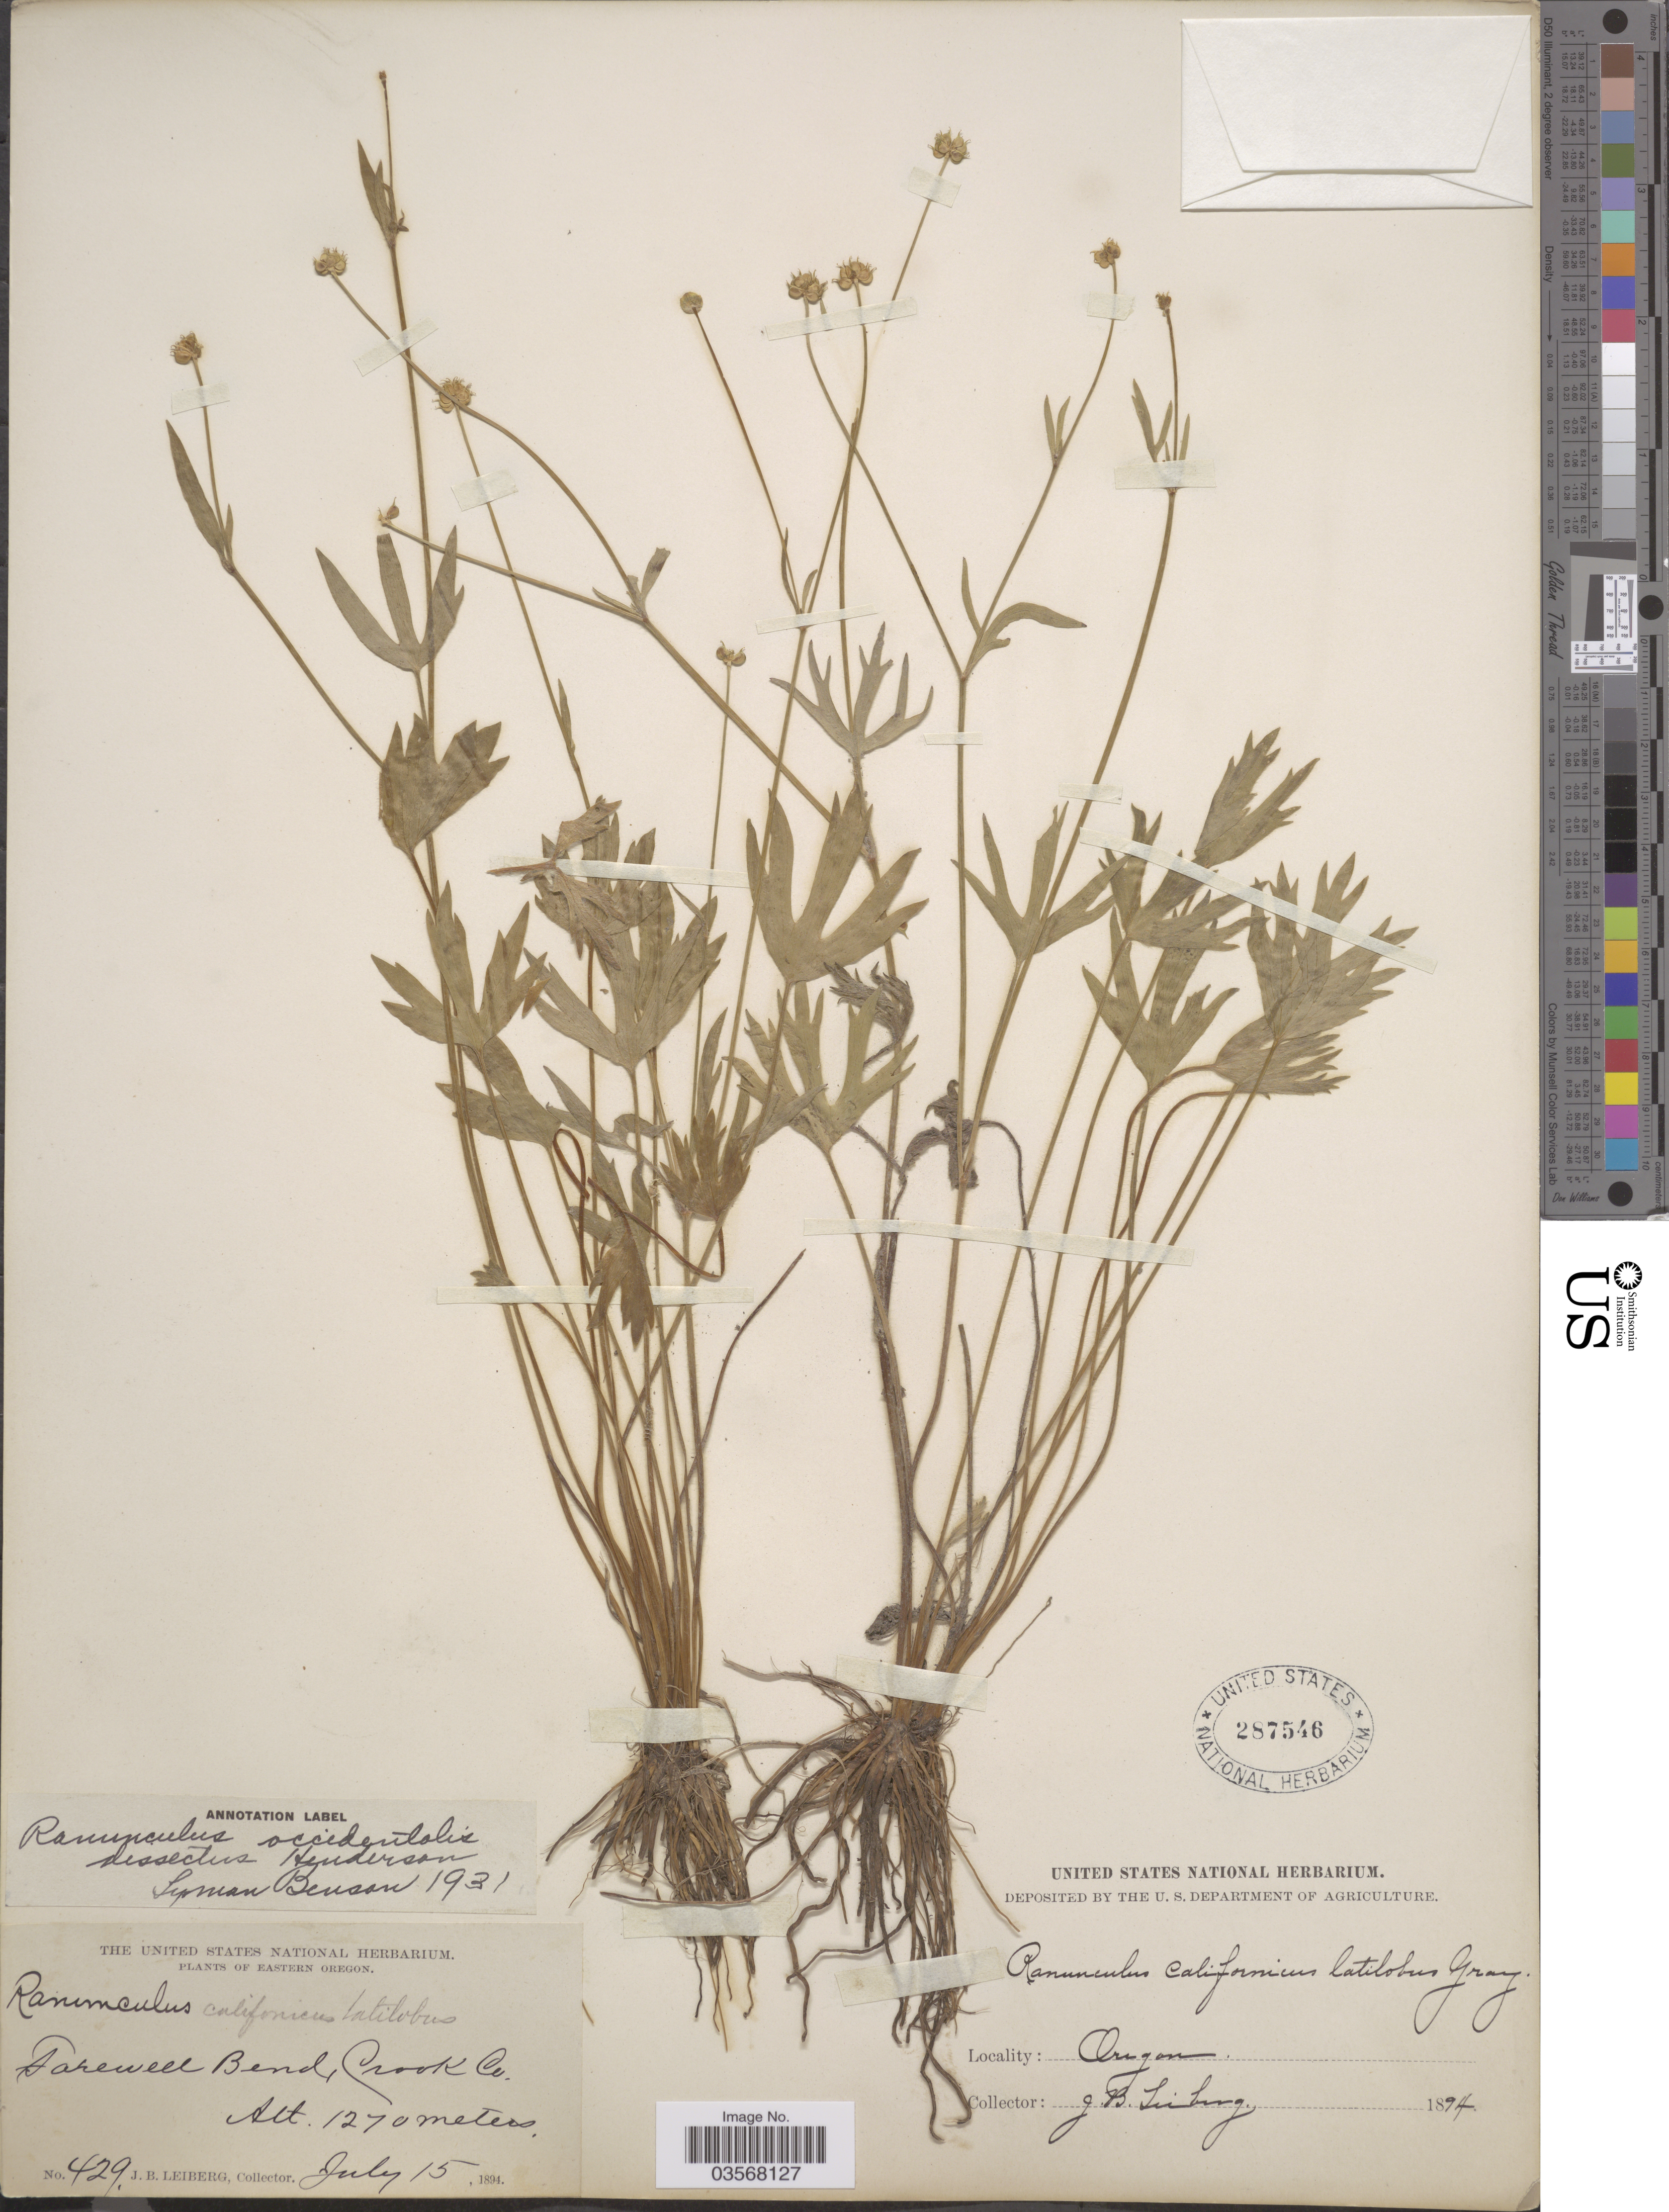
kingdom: Plantae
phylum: Tracheophyta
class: Magnoliopsida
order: Ranunculales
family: Ranunculaceae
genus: Ranunculus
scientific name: Ranunculus occidentalis var. dissectus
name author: L.F. Hend.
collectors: J. B. Leiberg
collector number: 429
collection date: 1894-07-15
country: United States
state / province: Oregon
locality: Eastern Oregon. Farewell Bend, Creek Co.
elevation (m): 1270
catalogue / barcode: US 287546